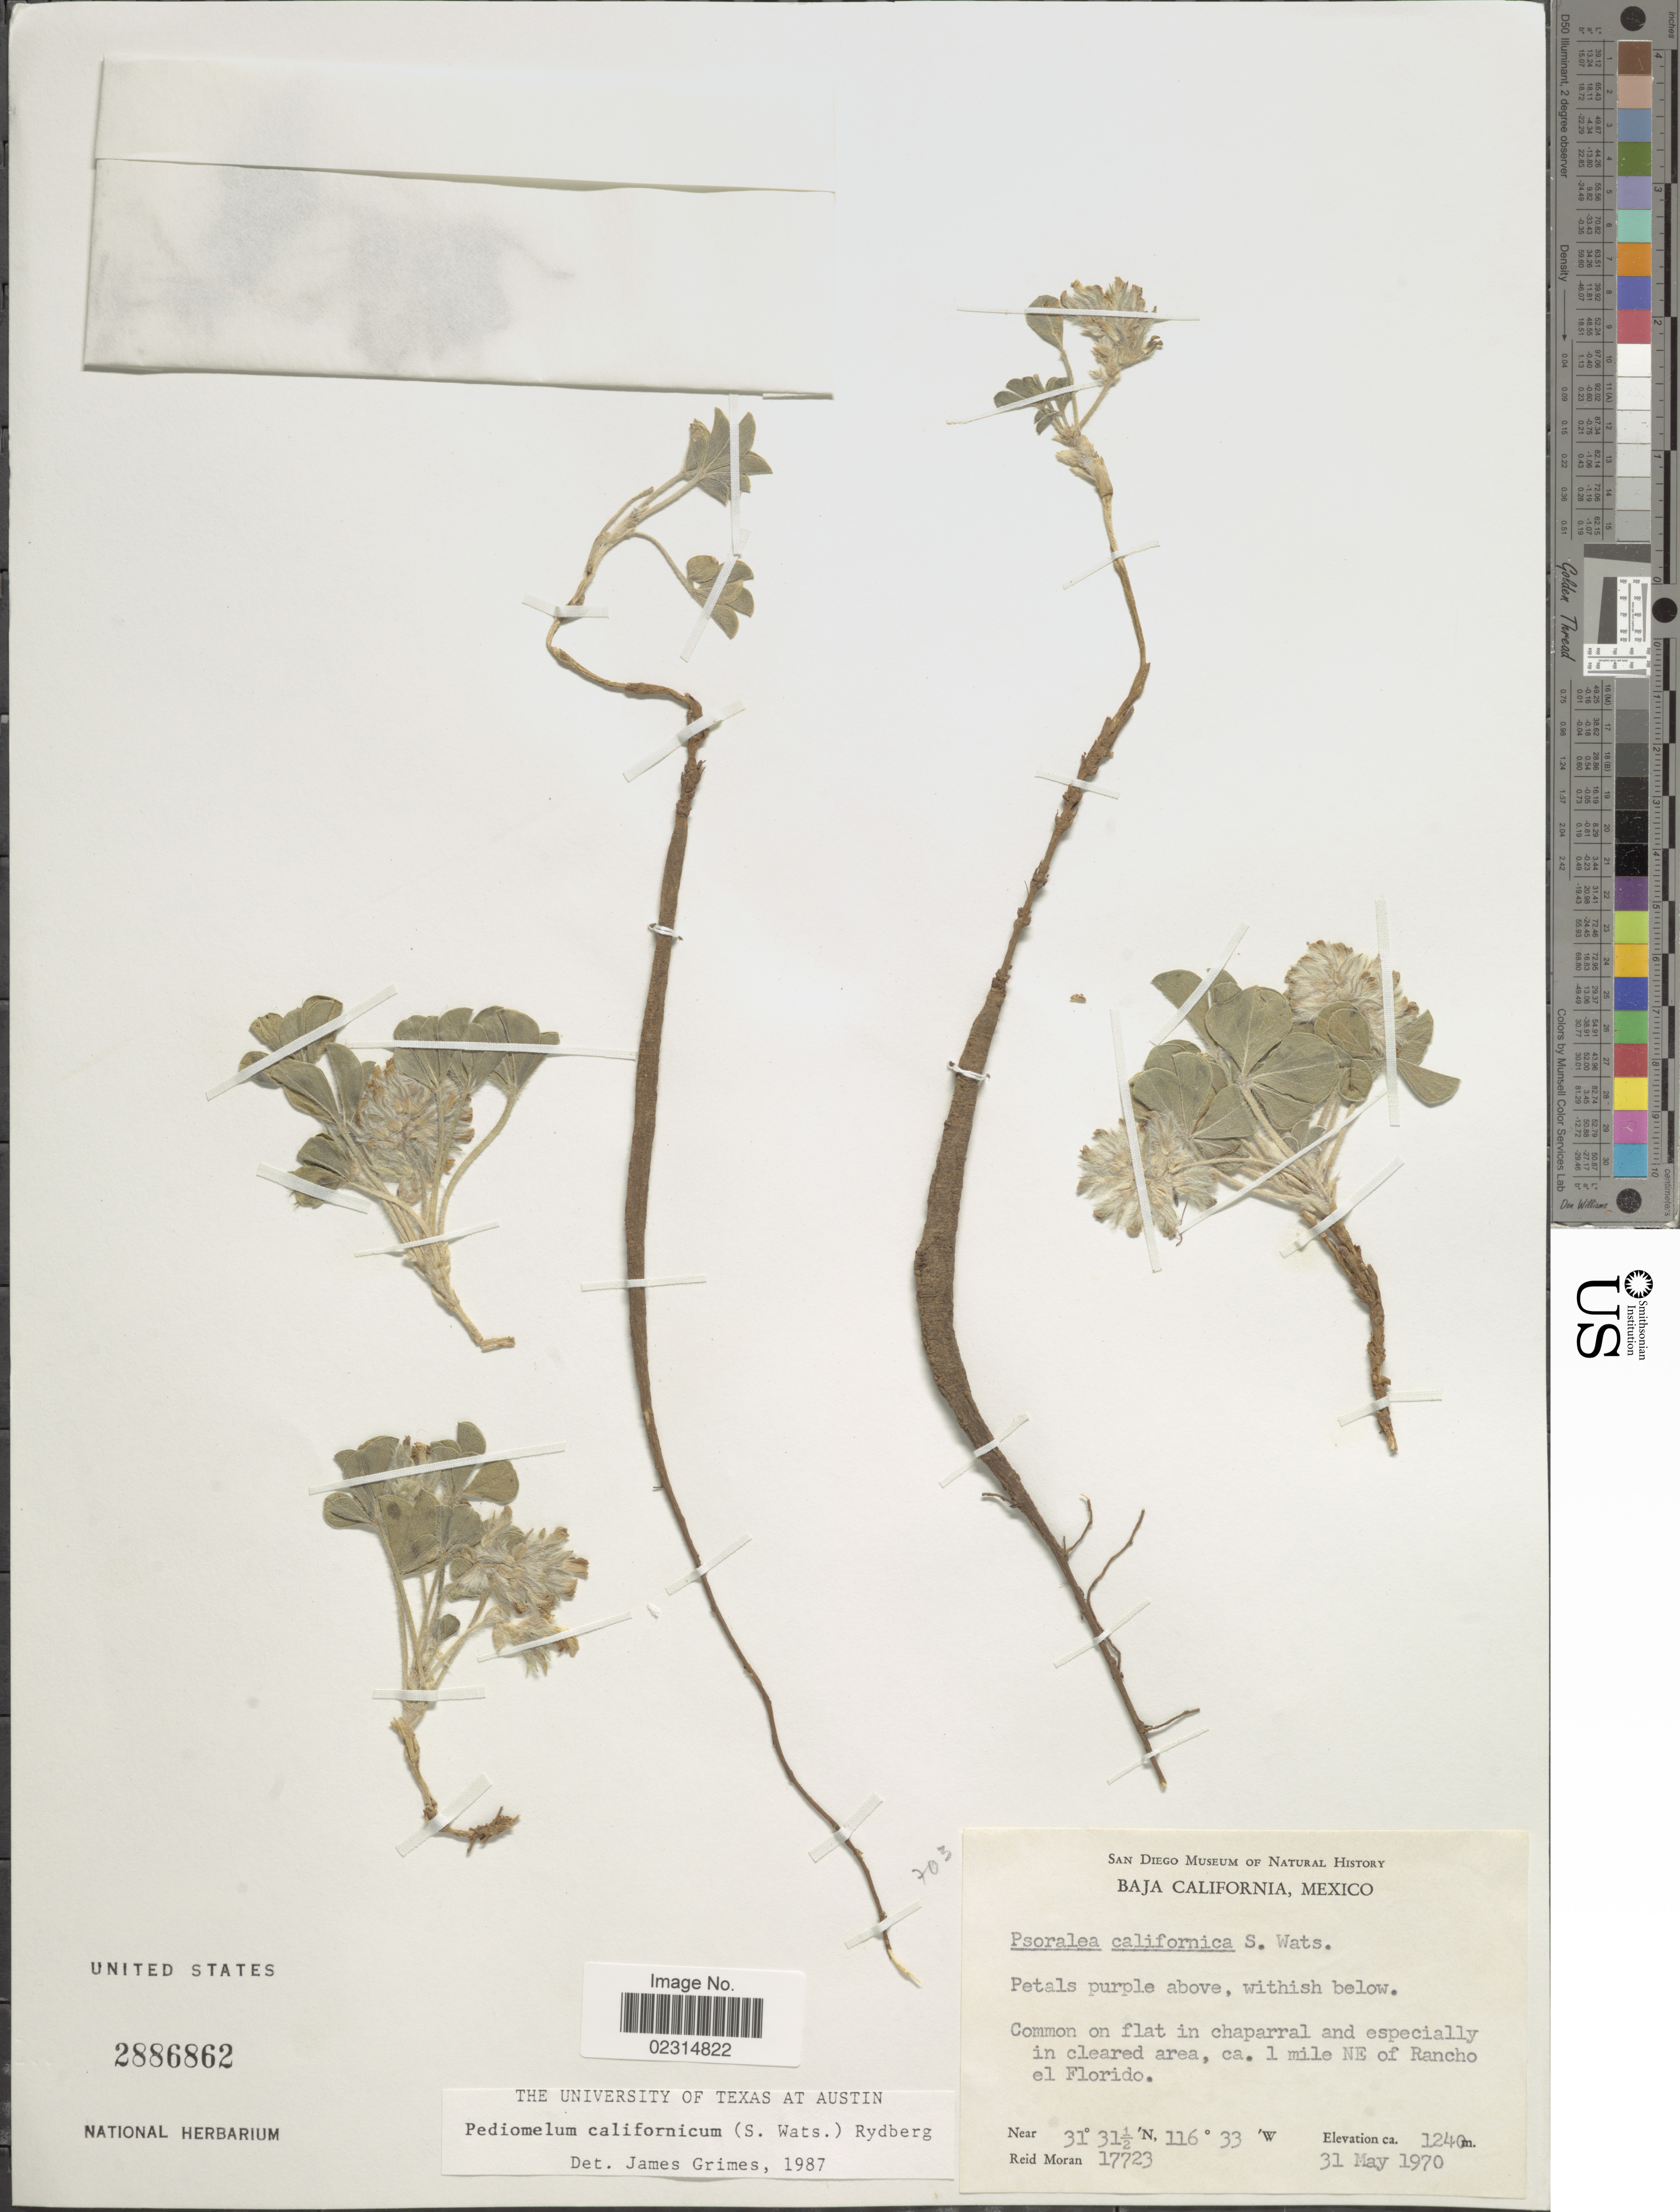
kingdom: Plantae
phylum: Tracheophyta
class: Magnoliopsida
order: Fabales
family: Fabaceae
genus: Pediomelum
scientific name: Pediomelum californicum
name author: (S. Watson) Rydb.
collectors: R. V. Moran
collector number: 17723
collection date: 1970-05-31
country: Mexico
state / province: Baja California Norte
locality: Common on flat in chaparral and especially in cleared area, ca. 1 mile NE of Rancho el Florido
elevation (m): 1240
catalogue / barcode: US 2886862